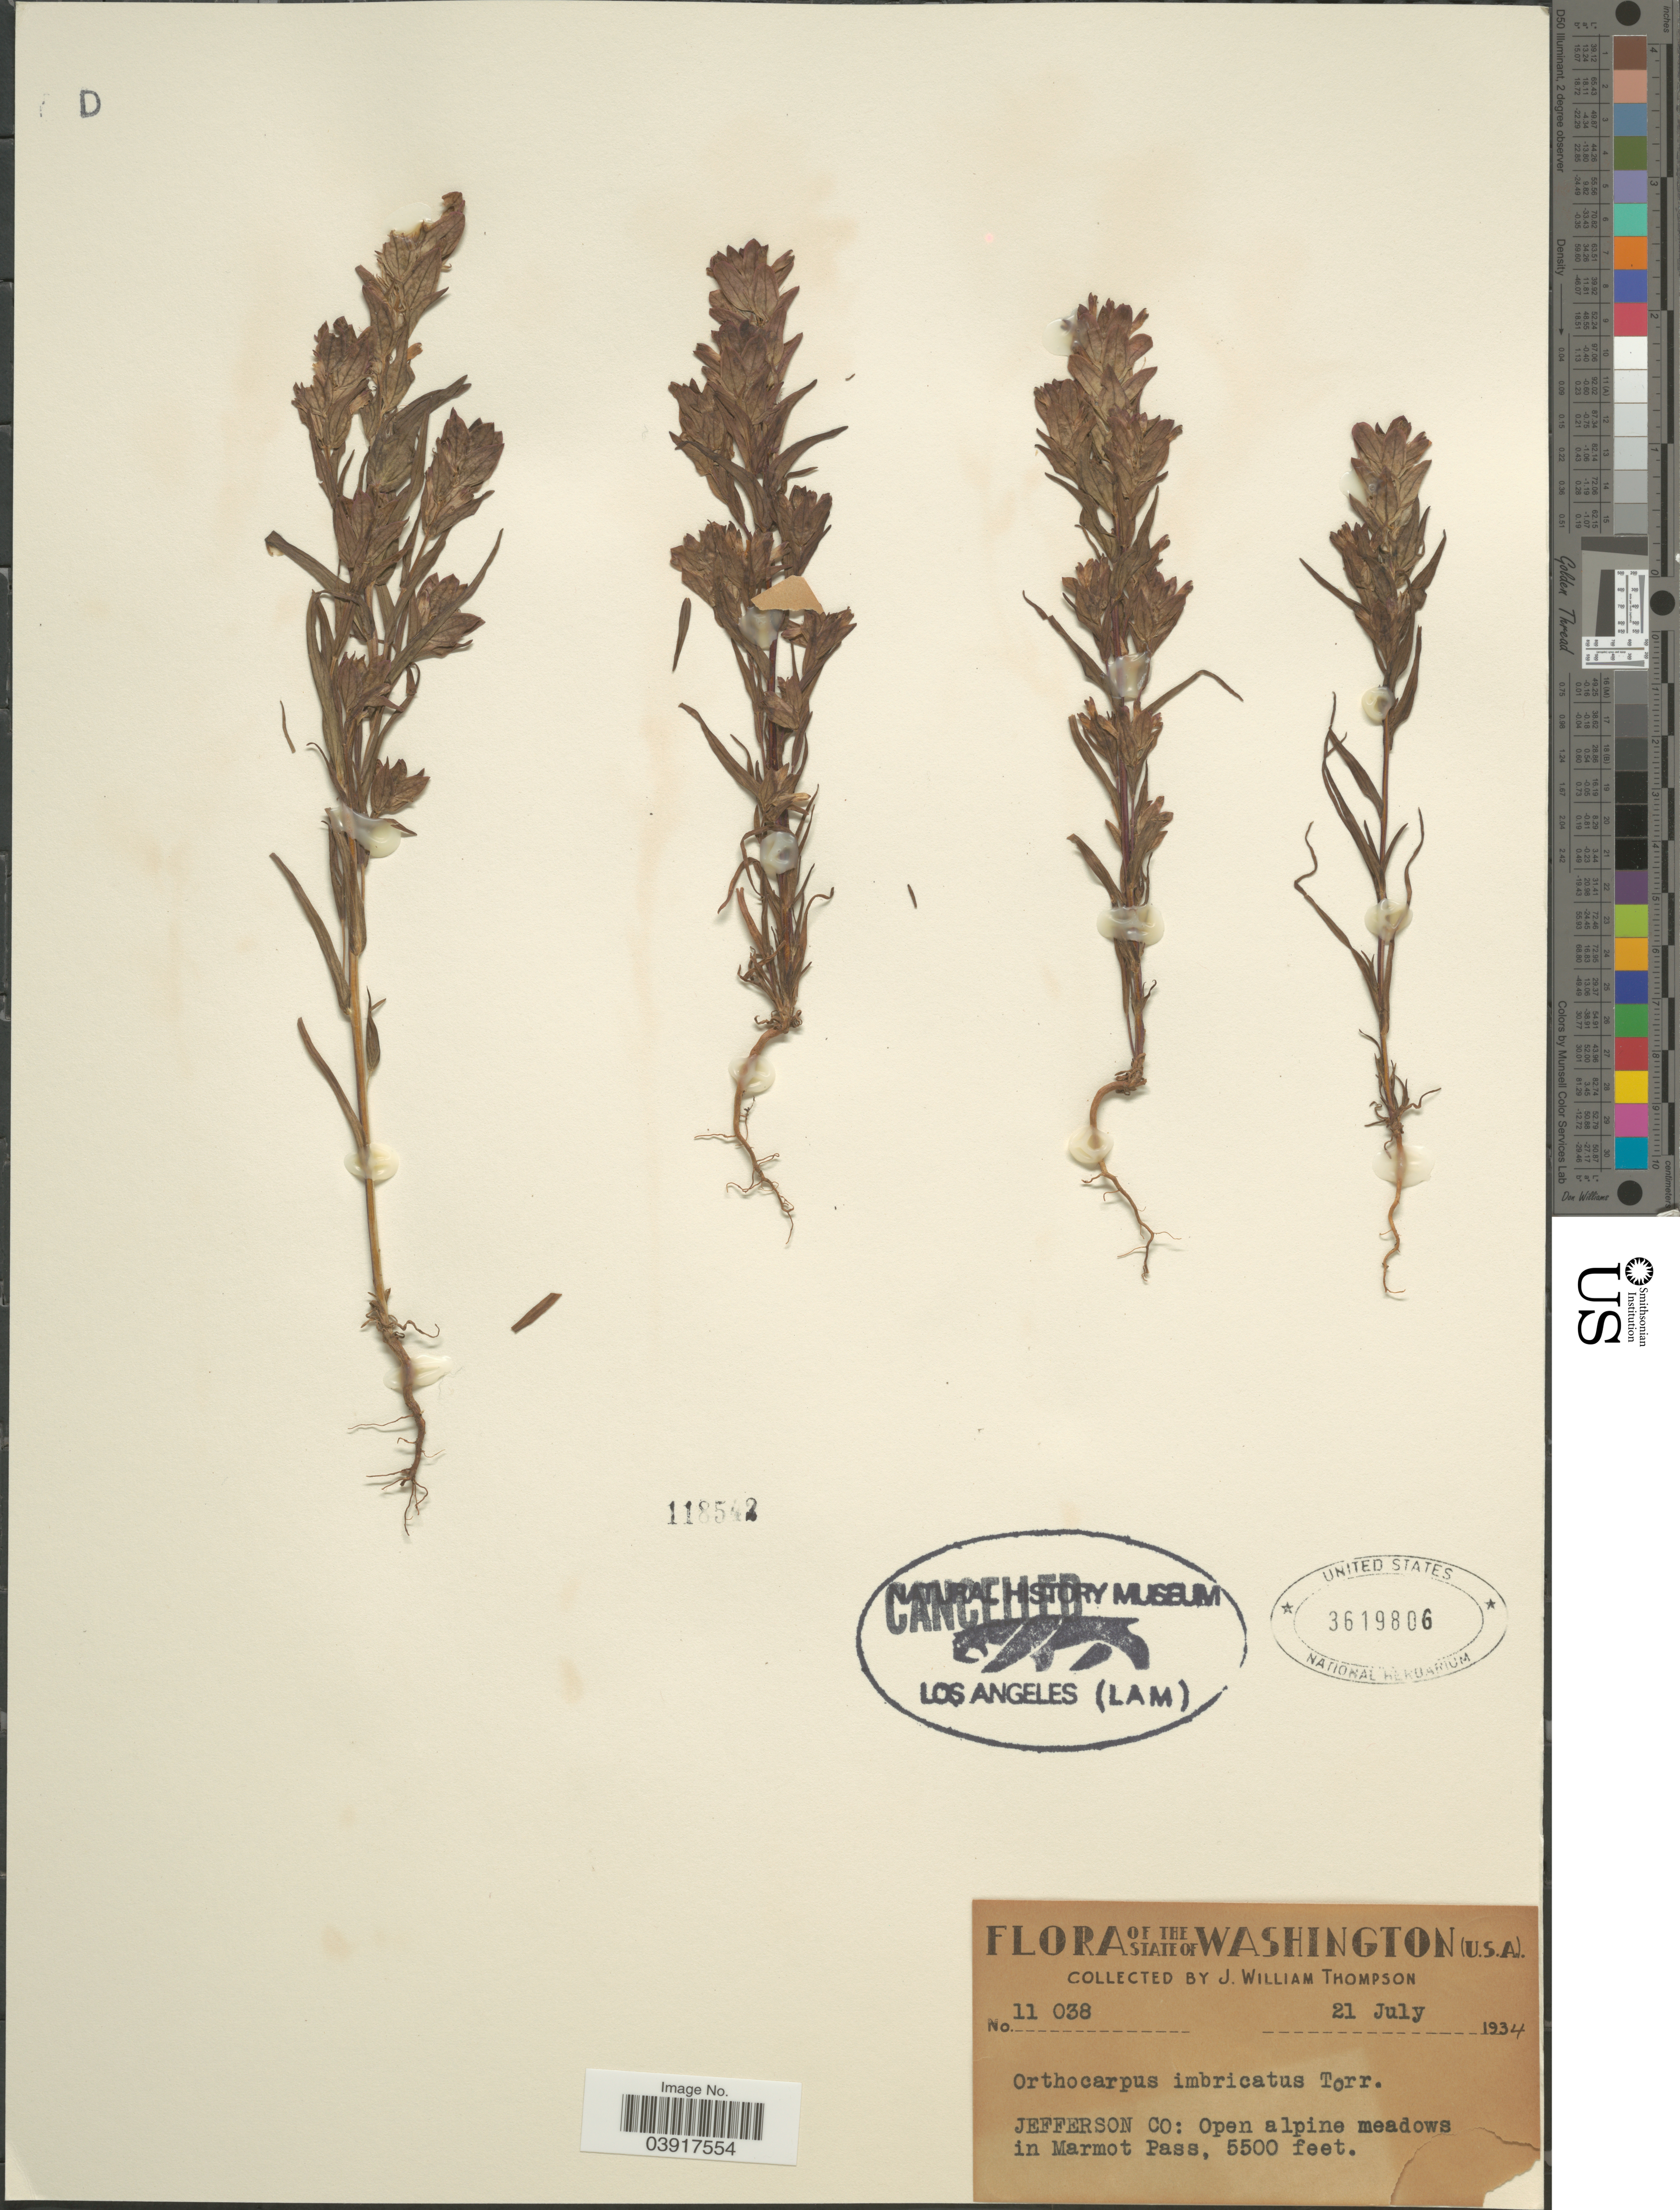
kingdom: Plantae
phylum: Tracheophyta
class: Magnoliopsida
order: Lamiales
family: Orobanchaceae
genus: Orthocarpus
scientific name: Orthocarpus imbricatus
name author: Torr. ex S. Watson in C. King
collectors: J. W. Thompson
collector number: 11038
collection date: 1934-07-21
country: United States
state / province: Washington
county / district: Jefferson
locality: Jefferson Co: Open alpine meadows in Marmot Pass.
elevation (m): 1676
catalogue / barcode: US 3619806